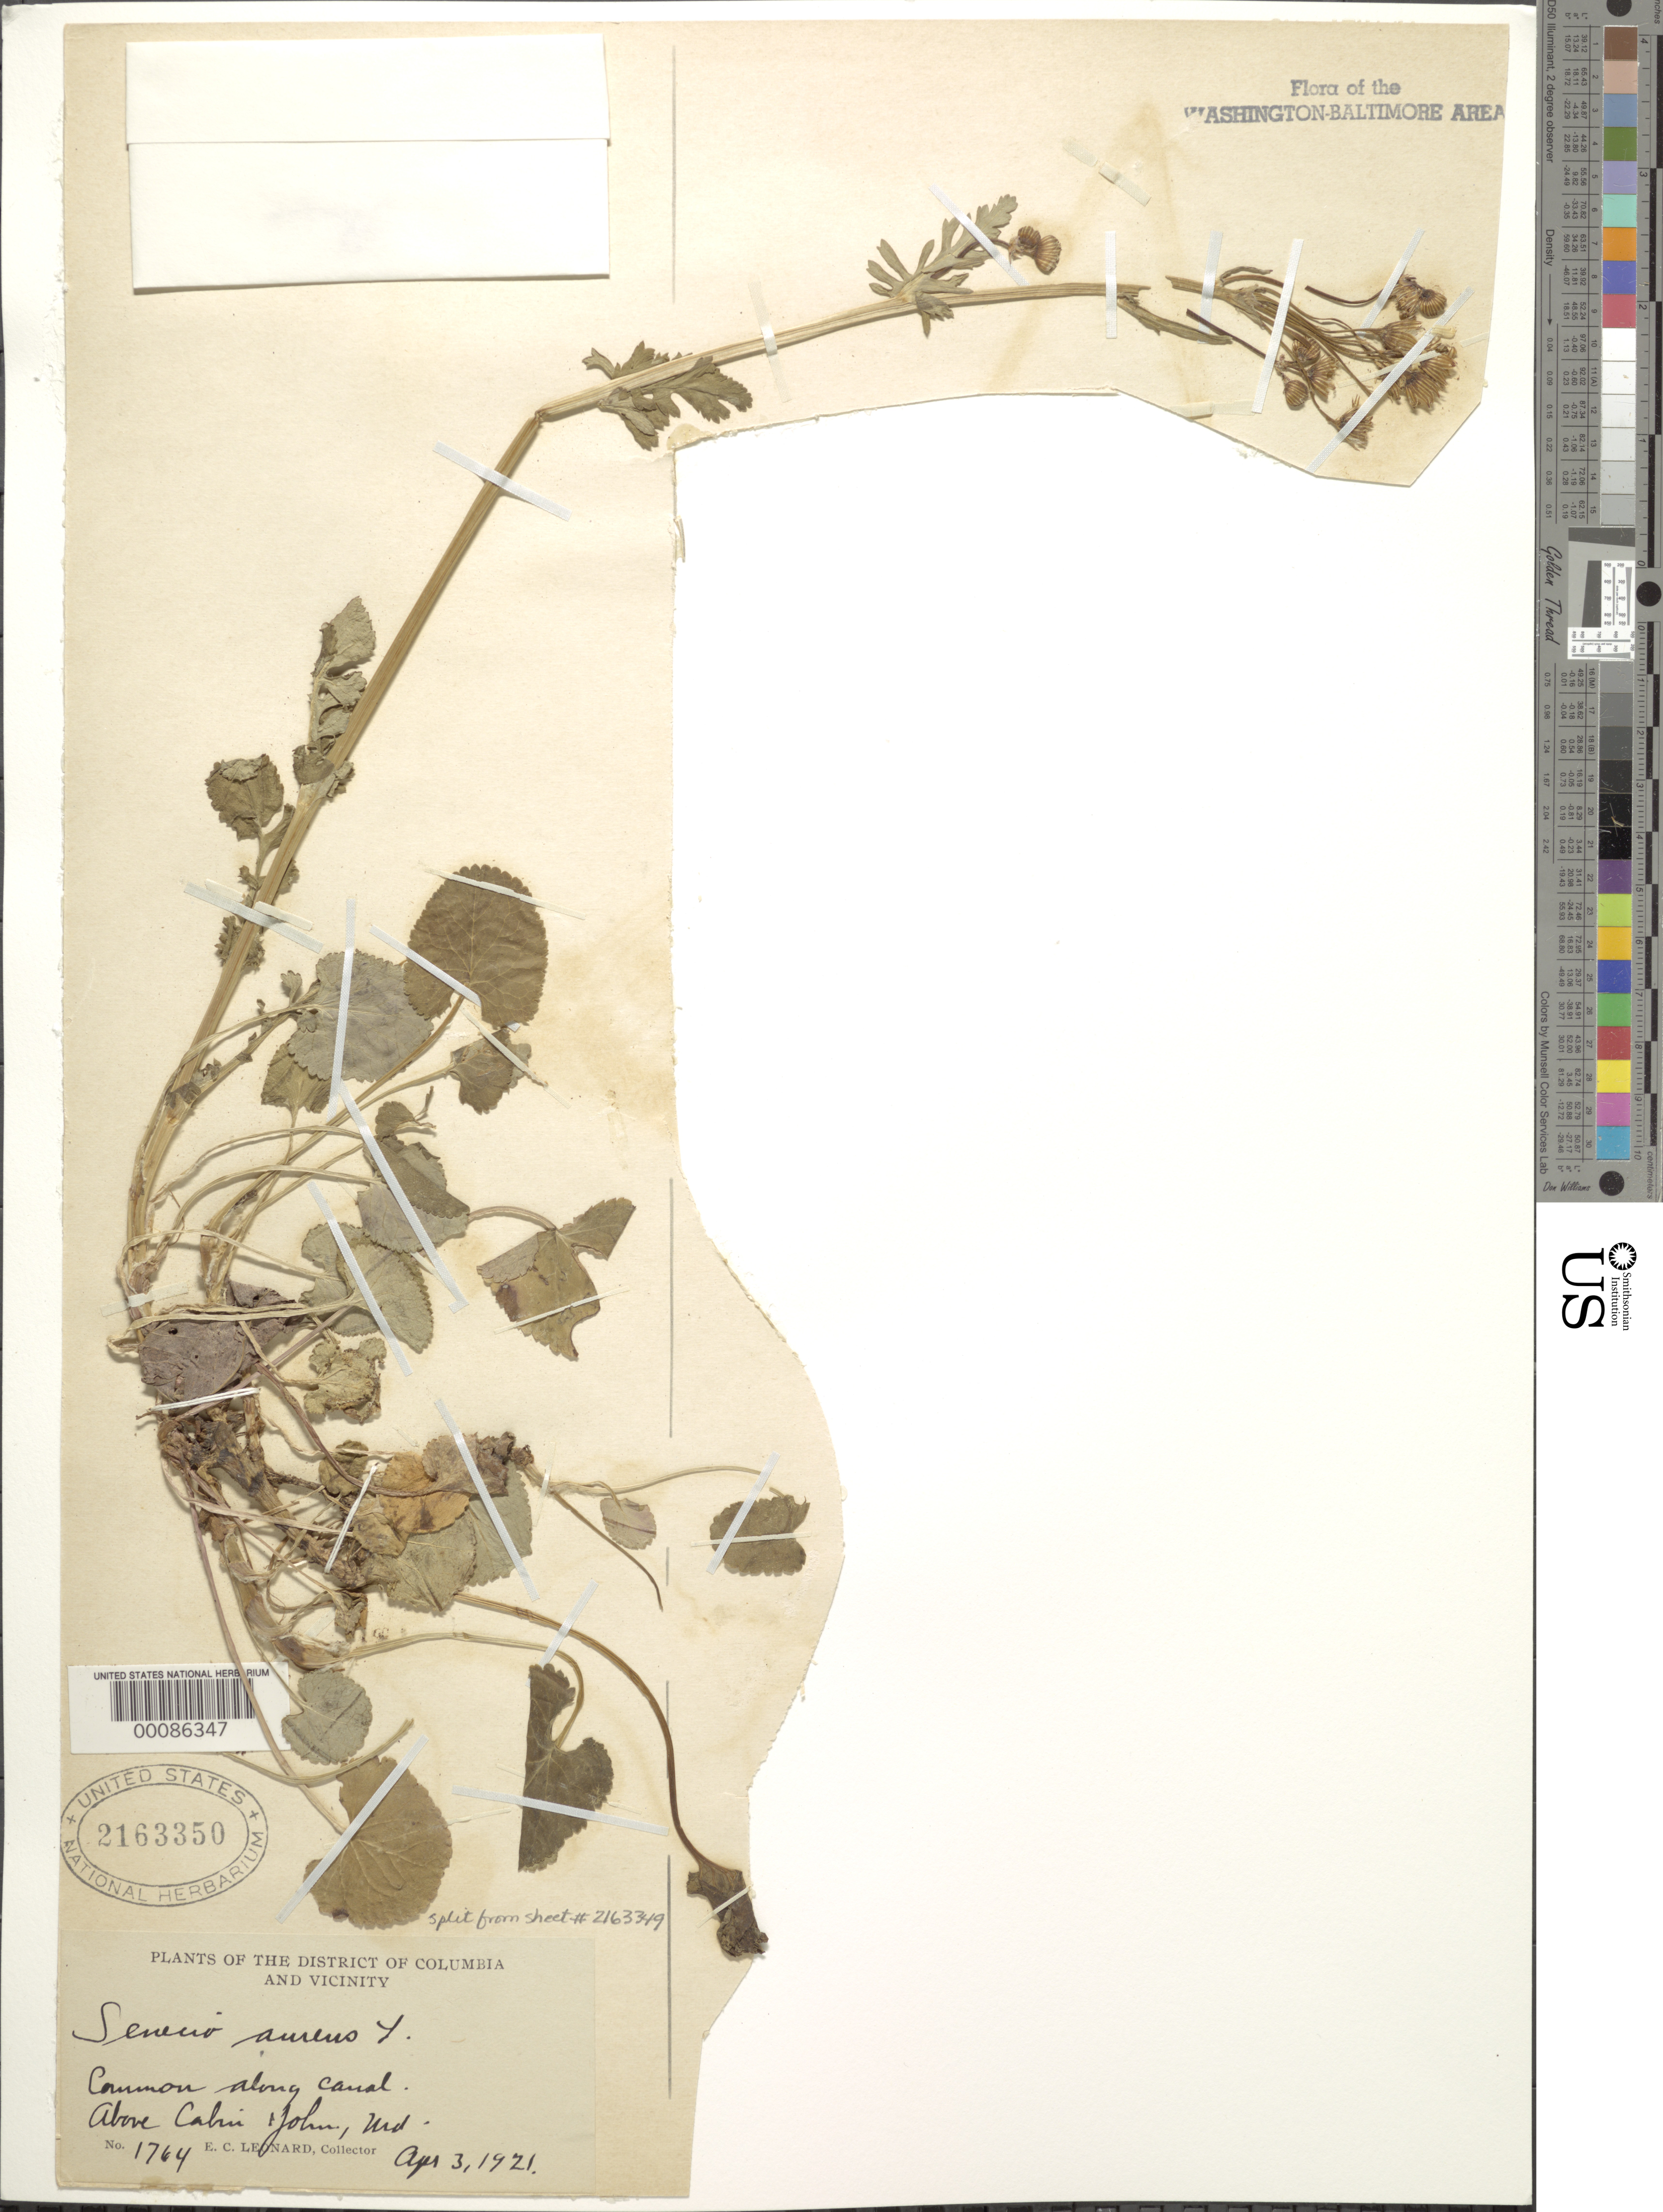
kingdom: Plantae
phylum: Tracheophyta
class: Magnoliopsida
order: Asterales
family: Asteraceae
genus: Packera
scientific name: Packera aurea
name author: (L.) Á. Löve & D. Löve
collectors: E. C. Leonard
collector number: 1764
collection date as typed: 03 Apr 1921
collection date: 1921-04-03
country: United States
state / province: Maryland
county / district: Montgomery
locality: Above Cabin John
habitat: Canal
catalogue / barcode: US 2163350